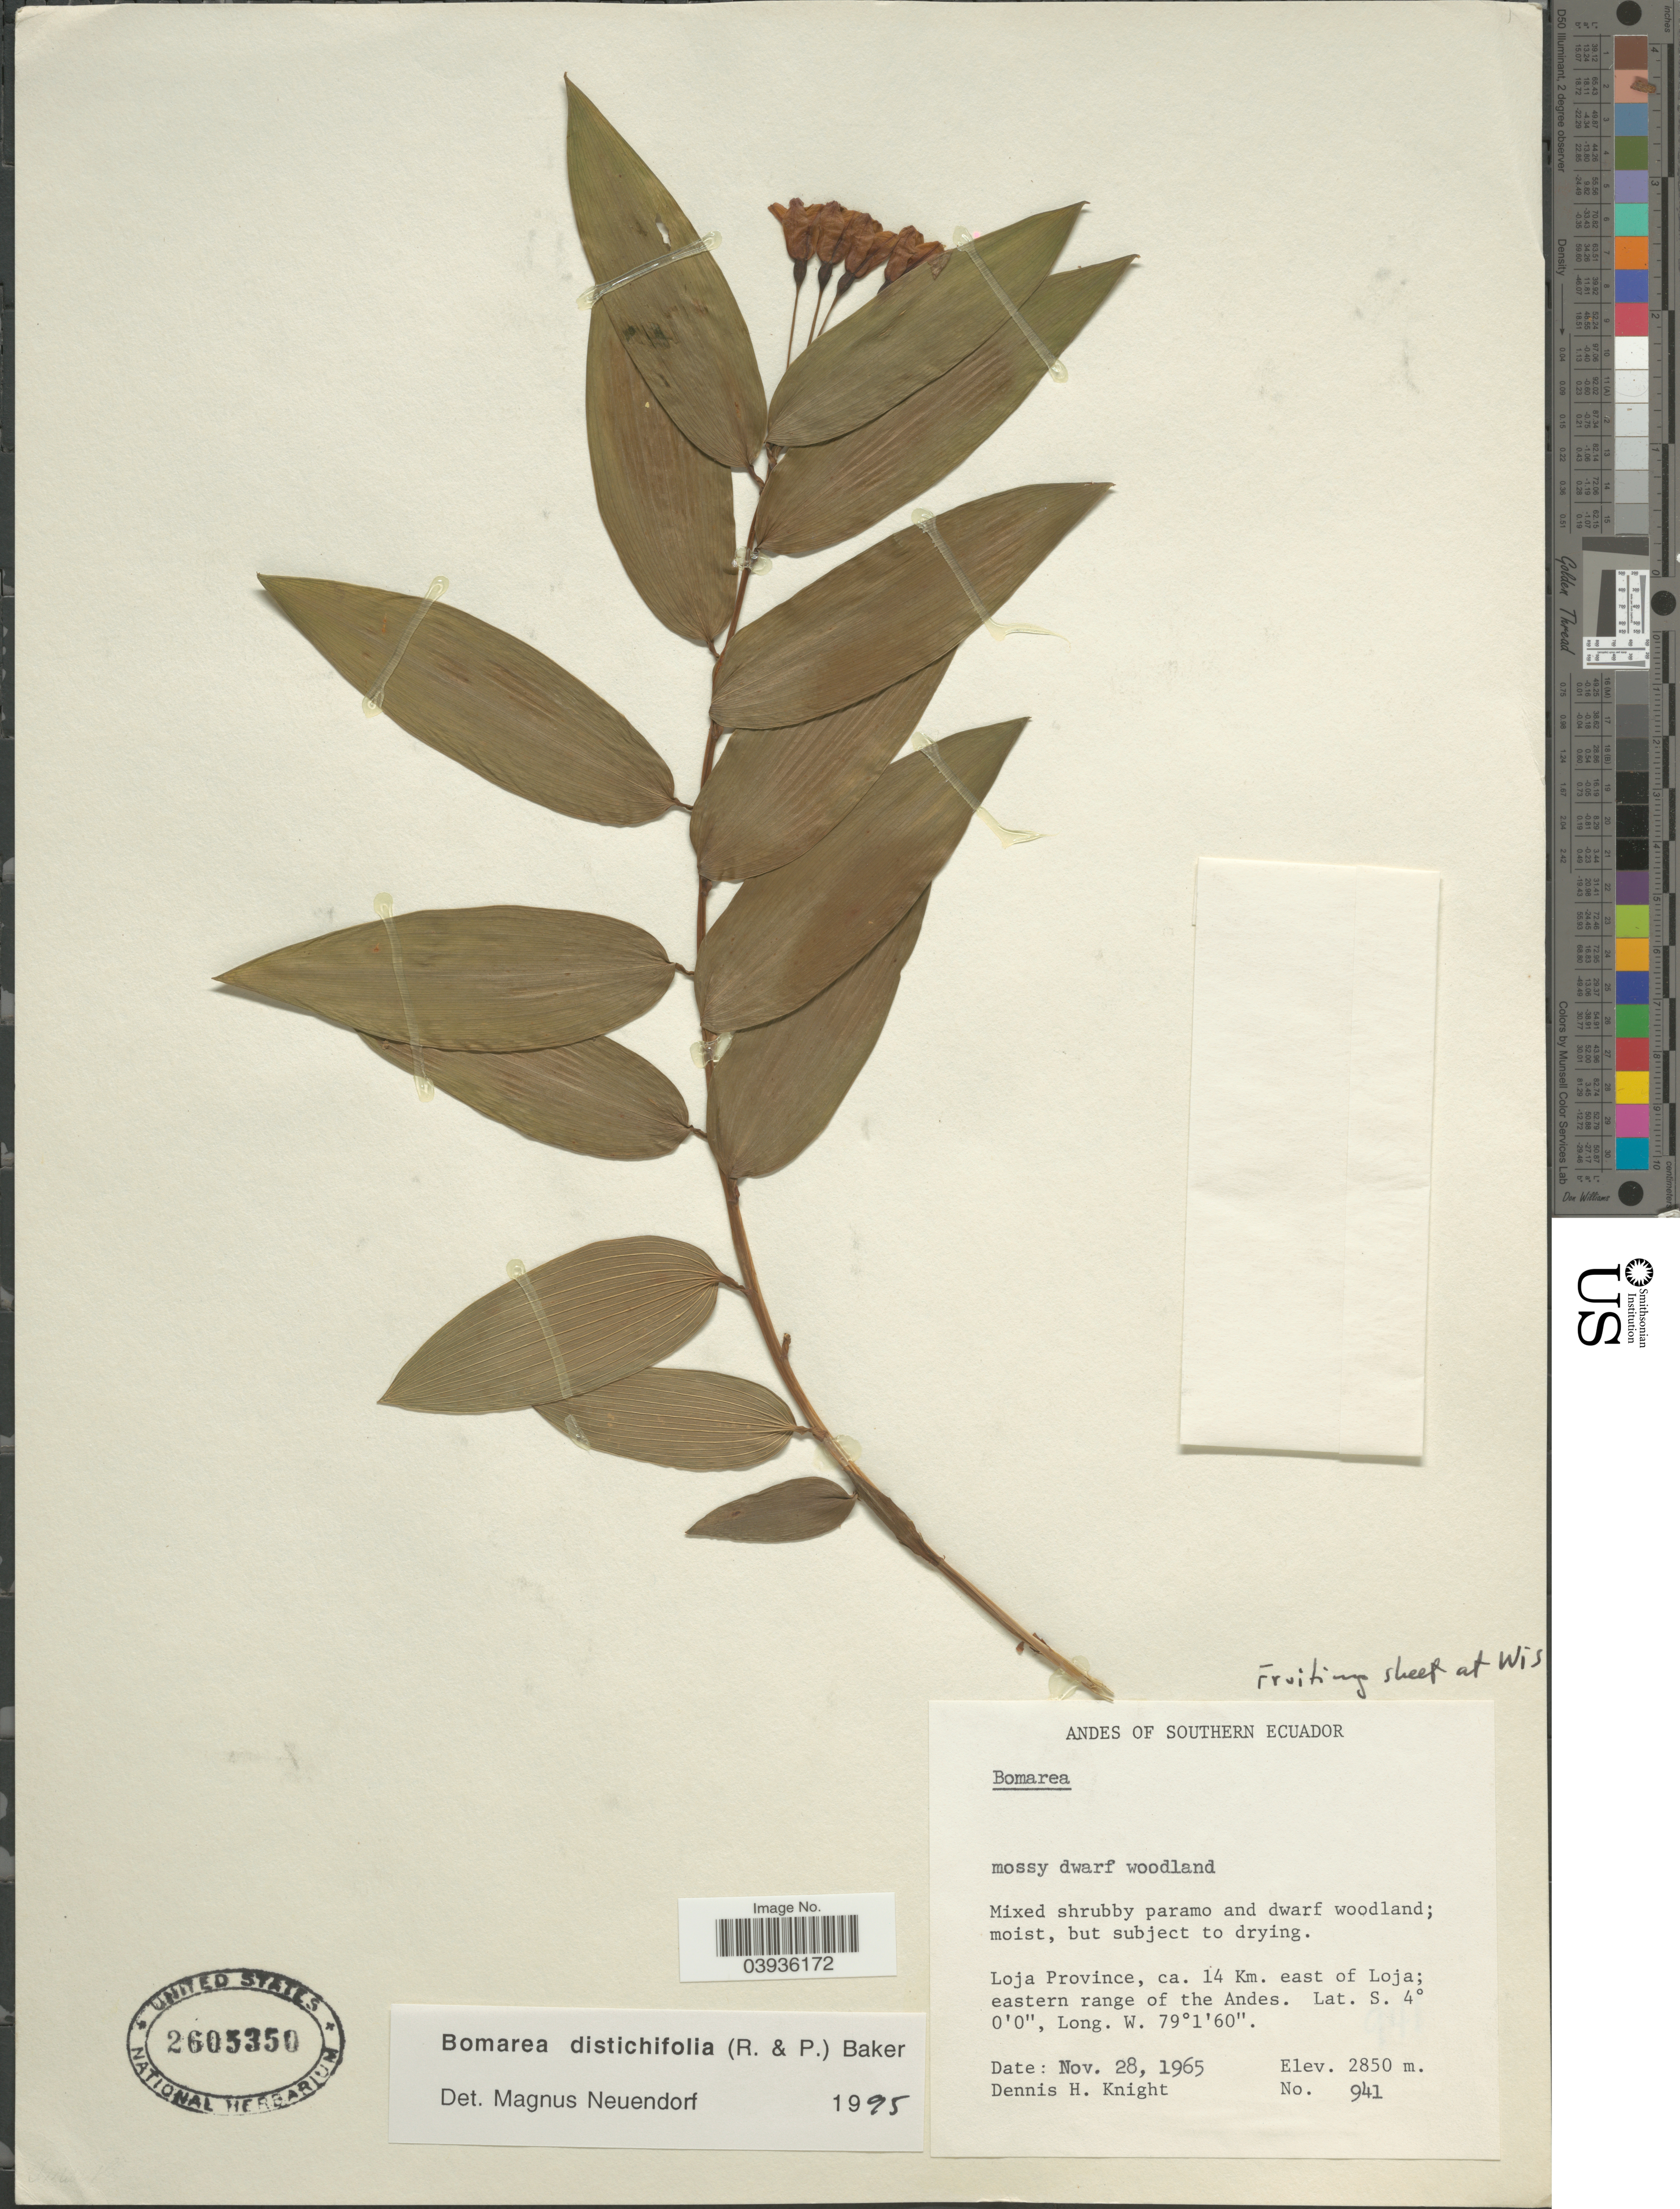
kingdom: Plantae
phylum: Tracheophyta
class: Liliopsida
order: Liliales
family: Alstroemeriaceae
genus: Bomarea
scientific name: Bomarea distichifolia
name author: (Ruiz & Pav.) Baker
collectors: D. Knight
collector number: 941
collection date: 1965-11-28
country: Ecuador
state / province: Loja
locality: Andes of Southern Ecuador. Ca. 14 Km. east of Loja; eastern range of the Andes.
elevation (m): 2850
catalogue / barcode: US 2605350